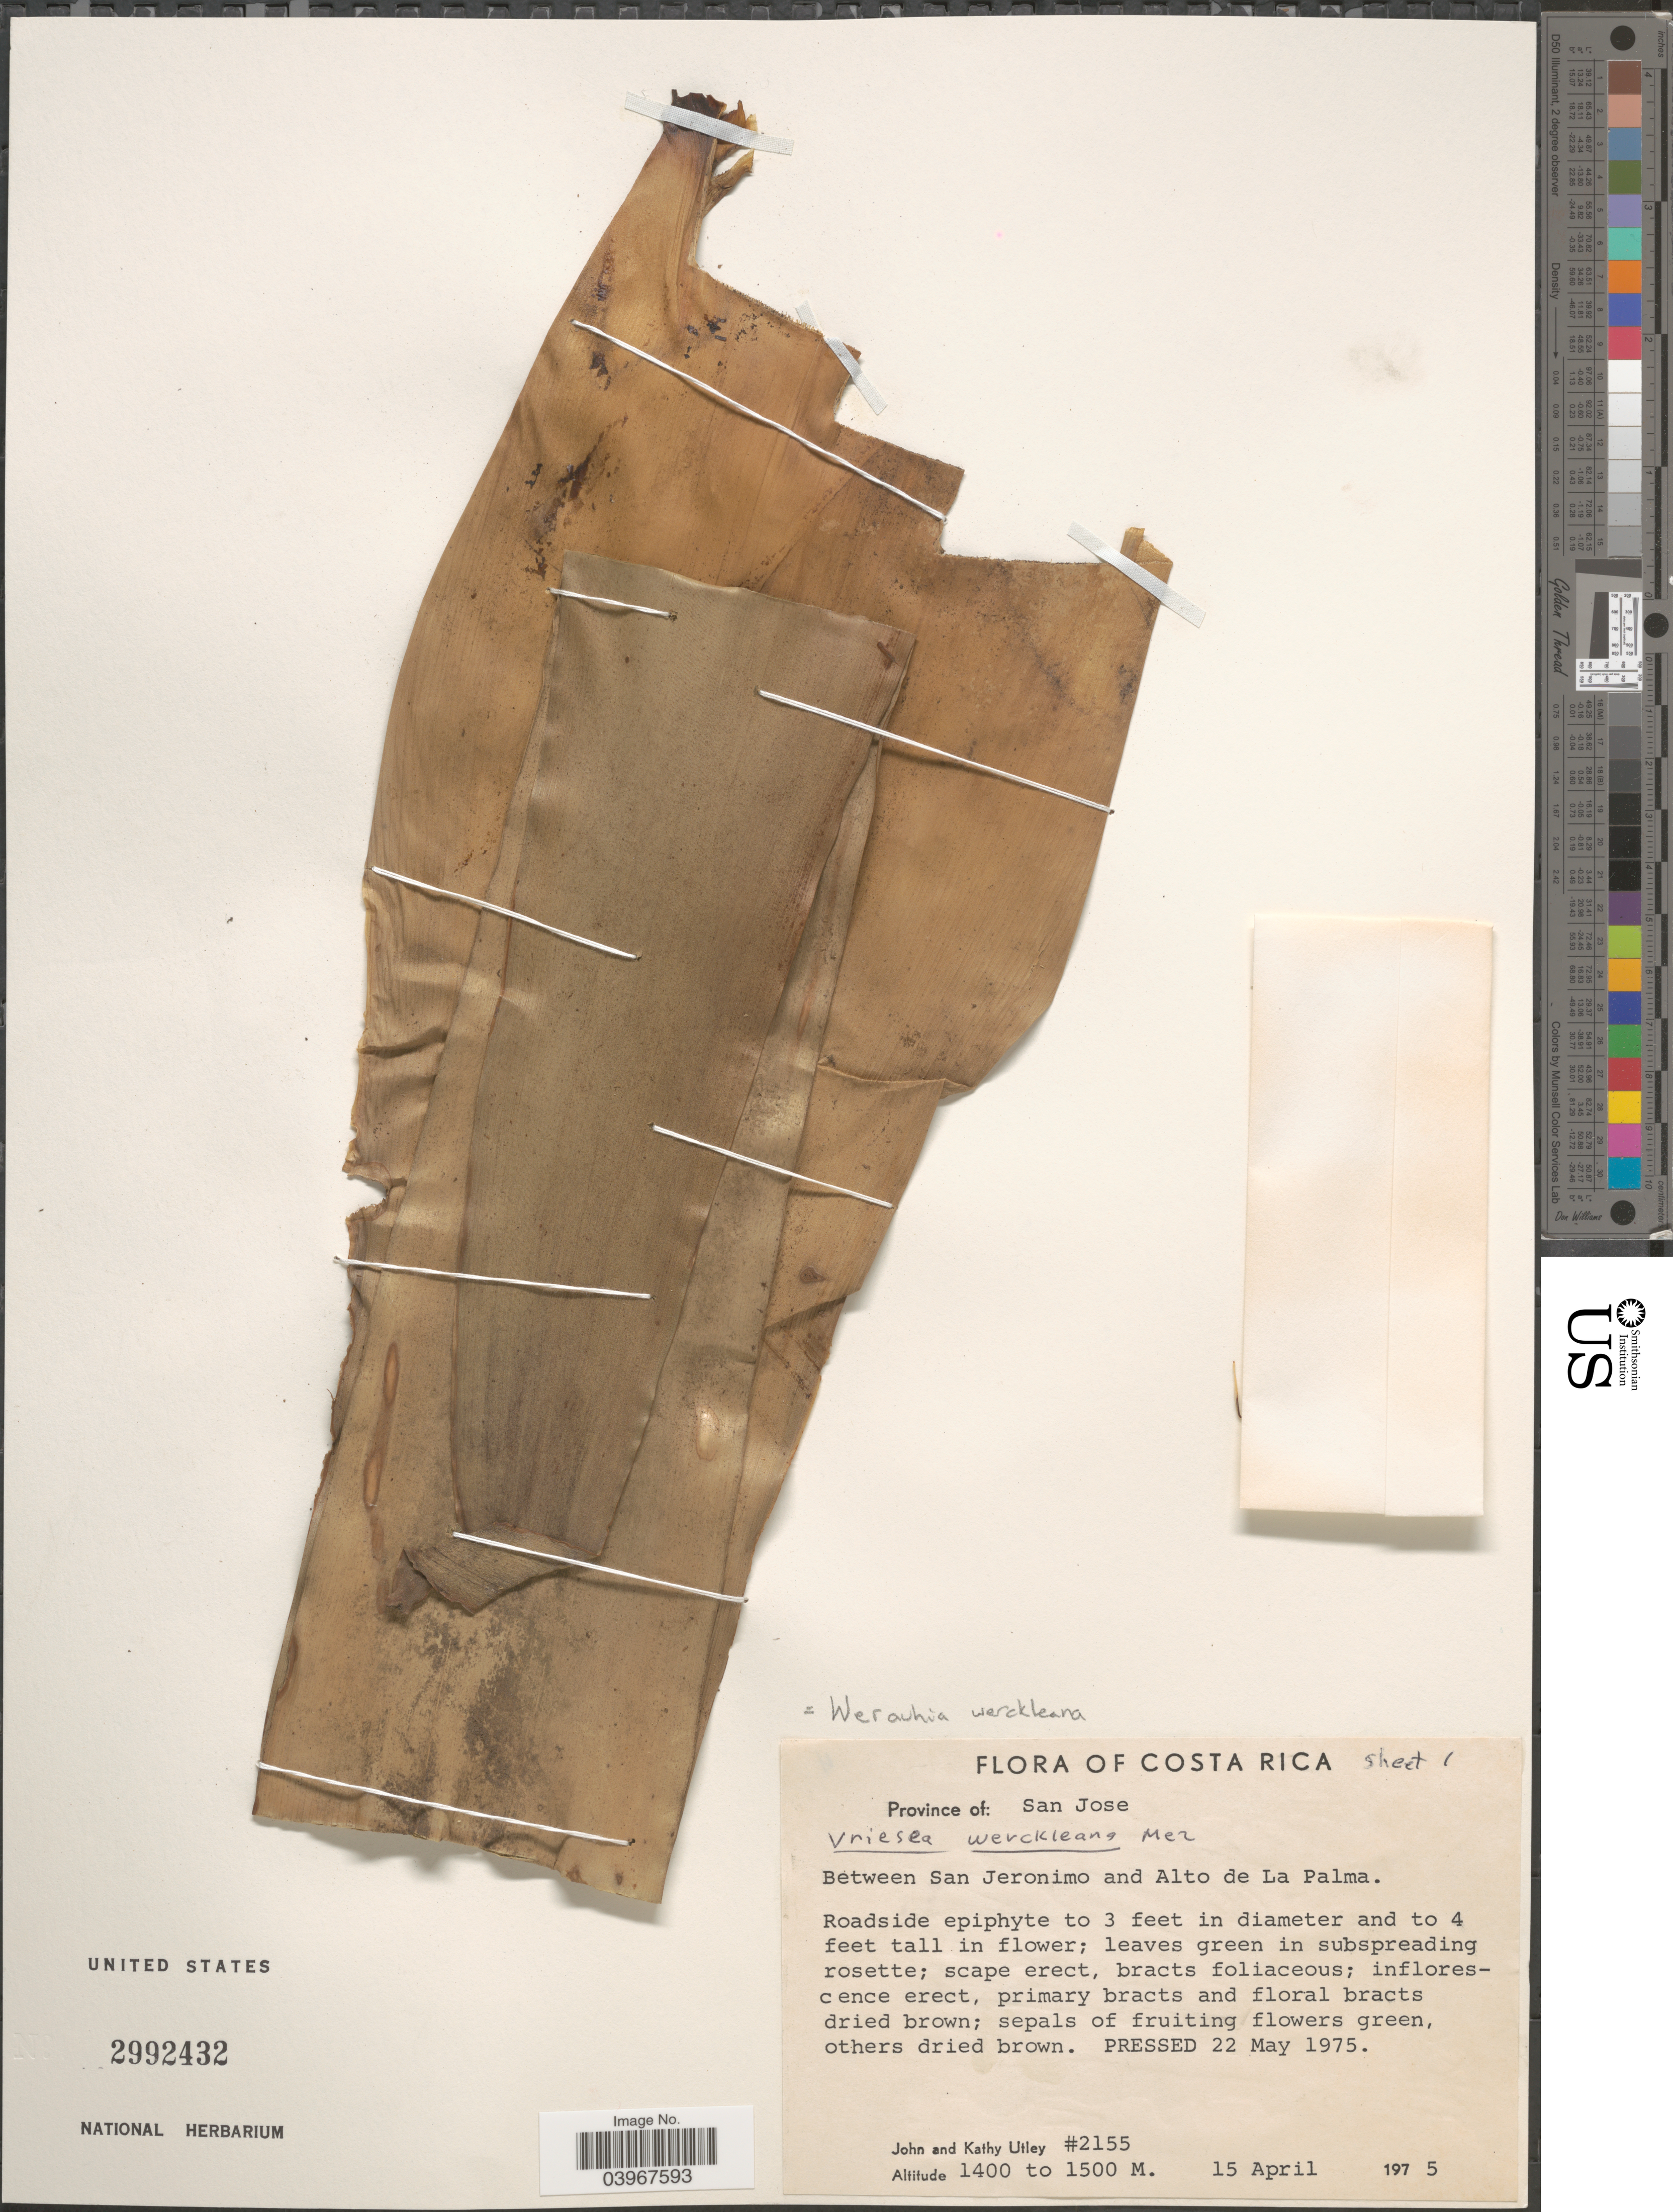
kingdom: Plantae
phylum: Tracheophyta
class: Liliopsida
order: Poales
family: Bromeliaceae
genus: Werauhia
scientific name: Werauhia werckleana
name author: (Mez) J.R. Grant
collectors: J. F. Utley & K. Burt-Utley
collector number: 2155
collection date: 1975-04-15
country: Costa Rica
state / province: San José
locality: Between San Jeronimo and Alto de La Palma.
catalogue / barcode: US 2992432